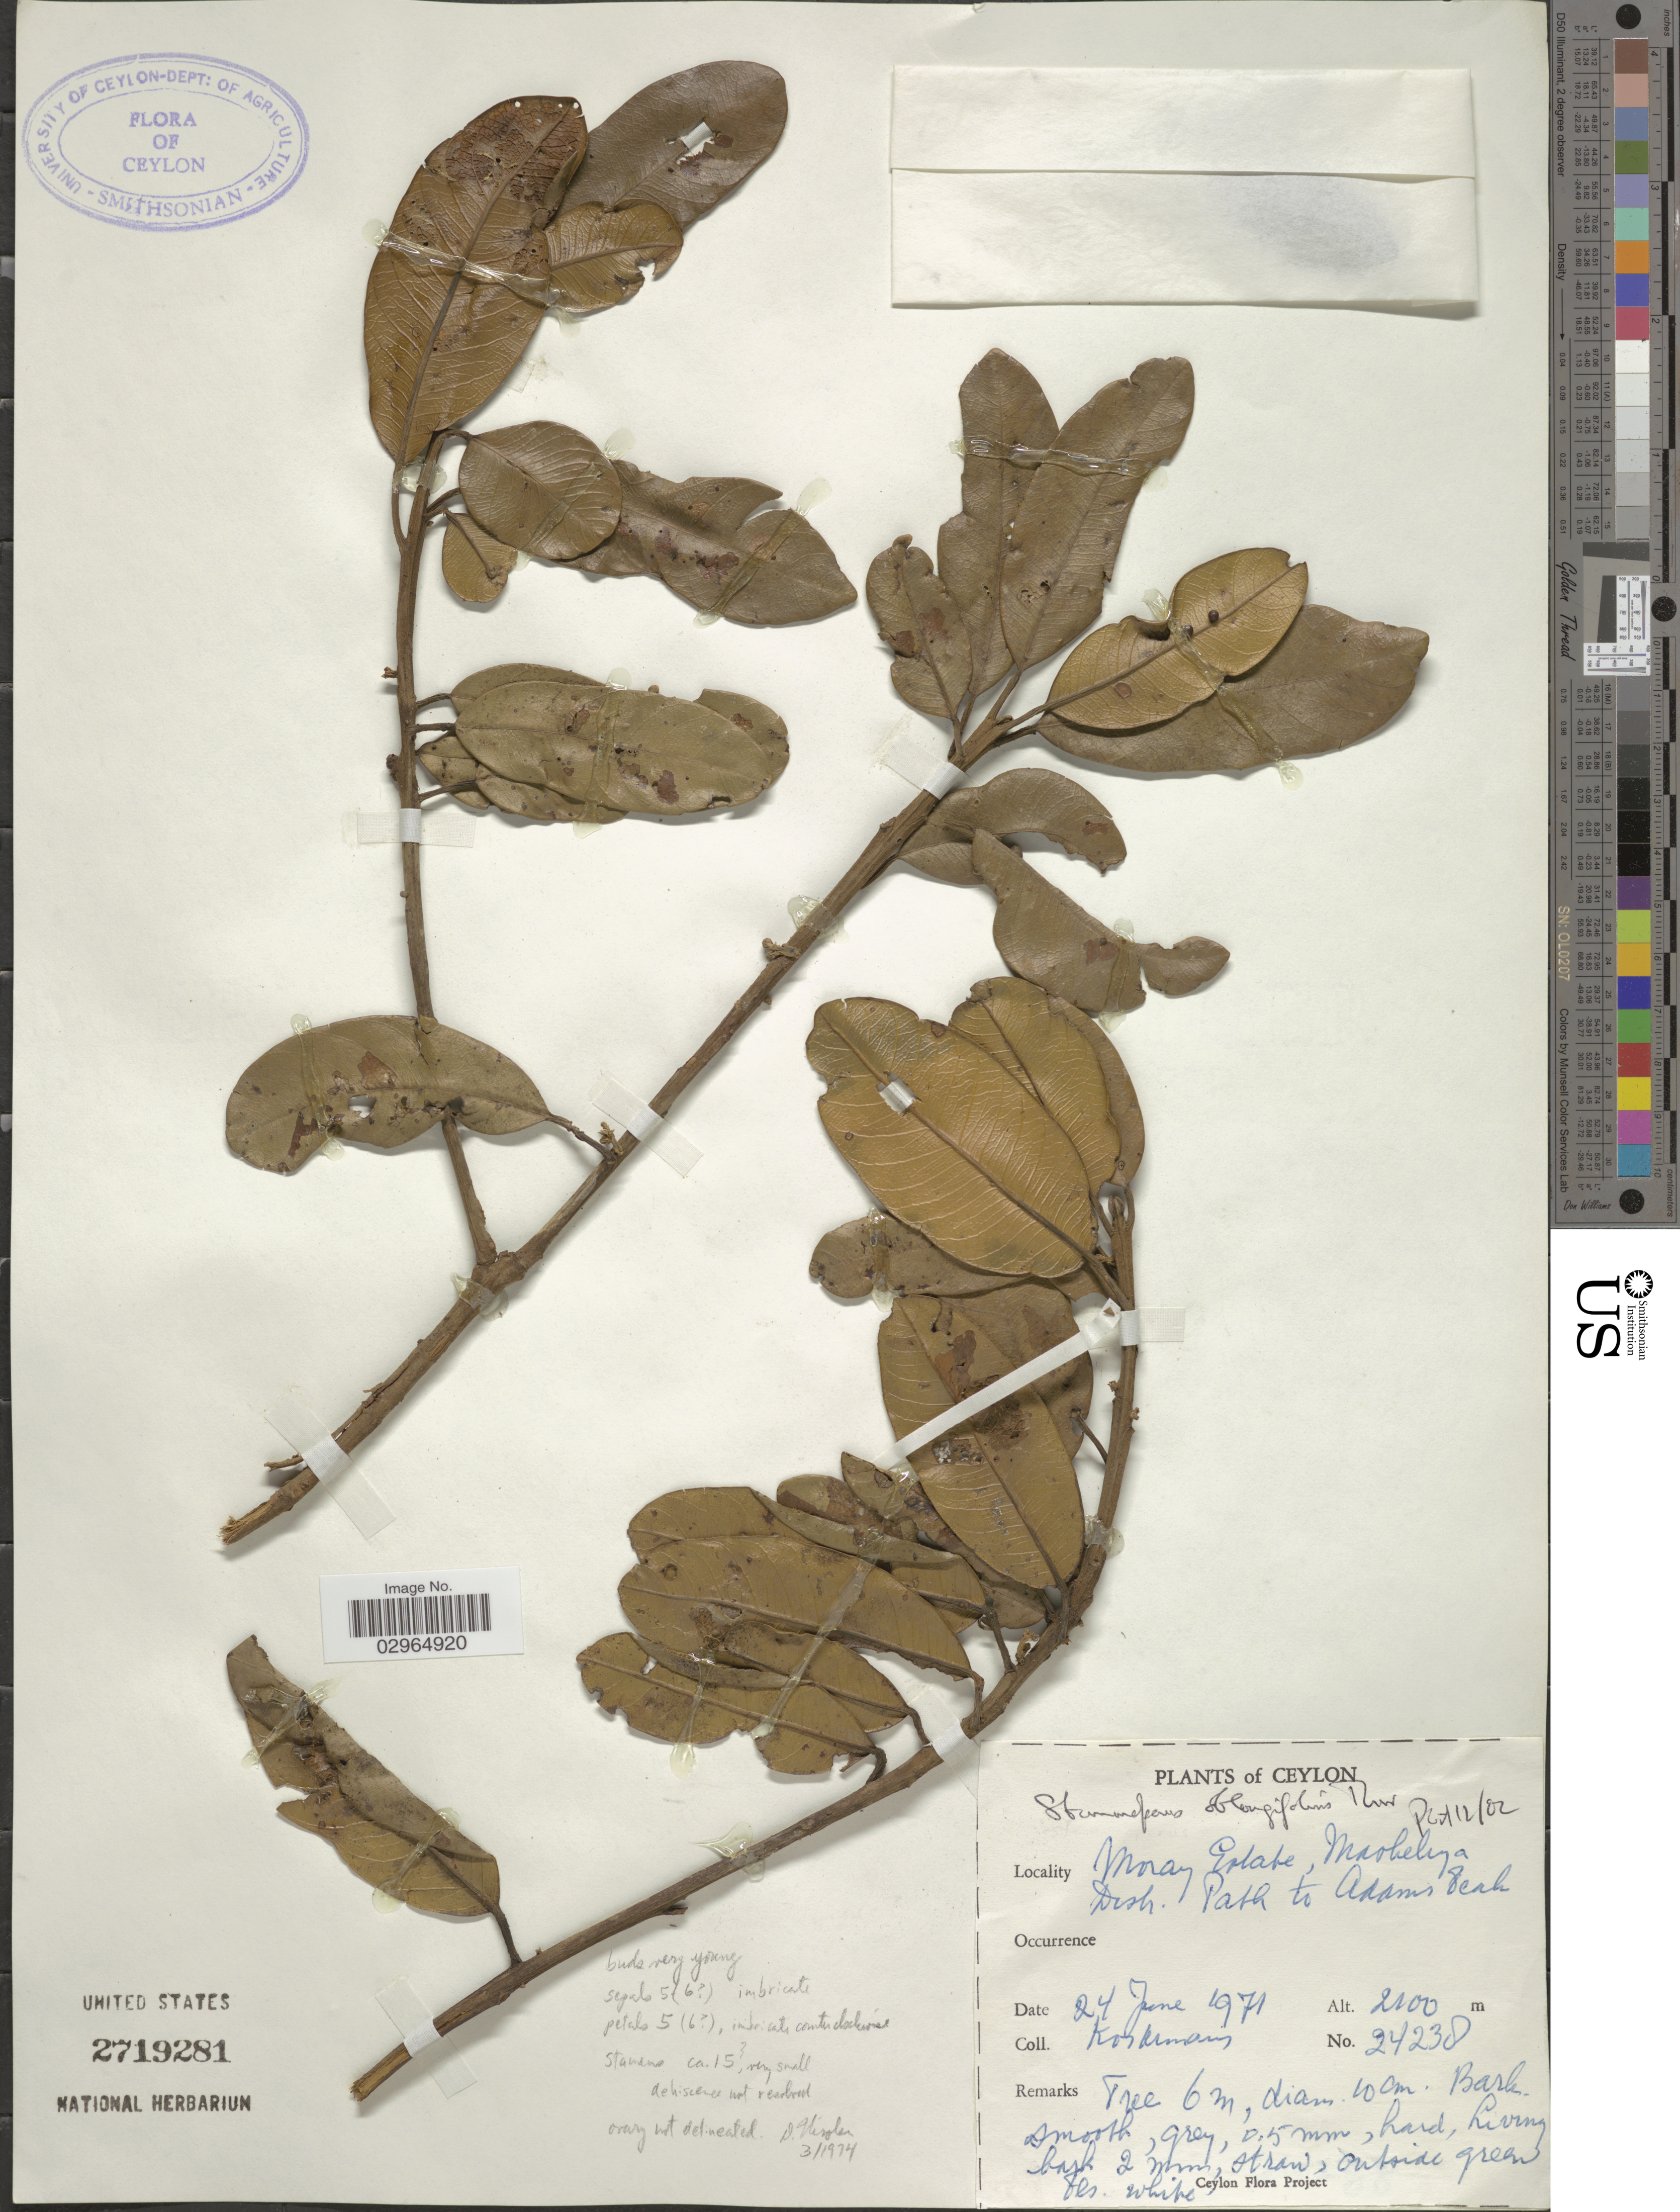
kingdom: Plantae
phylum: Tracheophyta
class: Magnoliopsida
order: Malvales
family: Dipterocarpaceae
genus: Stemonoporus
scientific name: Stemonoporus oblongifolius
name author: Thwaites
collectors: Kostermans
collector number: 24238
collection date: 1971-06-24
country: Sri Lanka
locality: Ceylon. Moray Estate, Maskeliya Distr., Path to Adams Peak.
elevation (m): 2100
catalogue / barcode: US 2719281